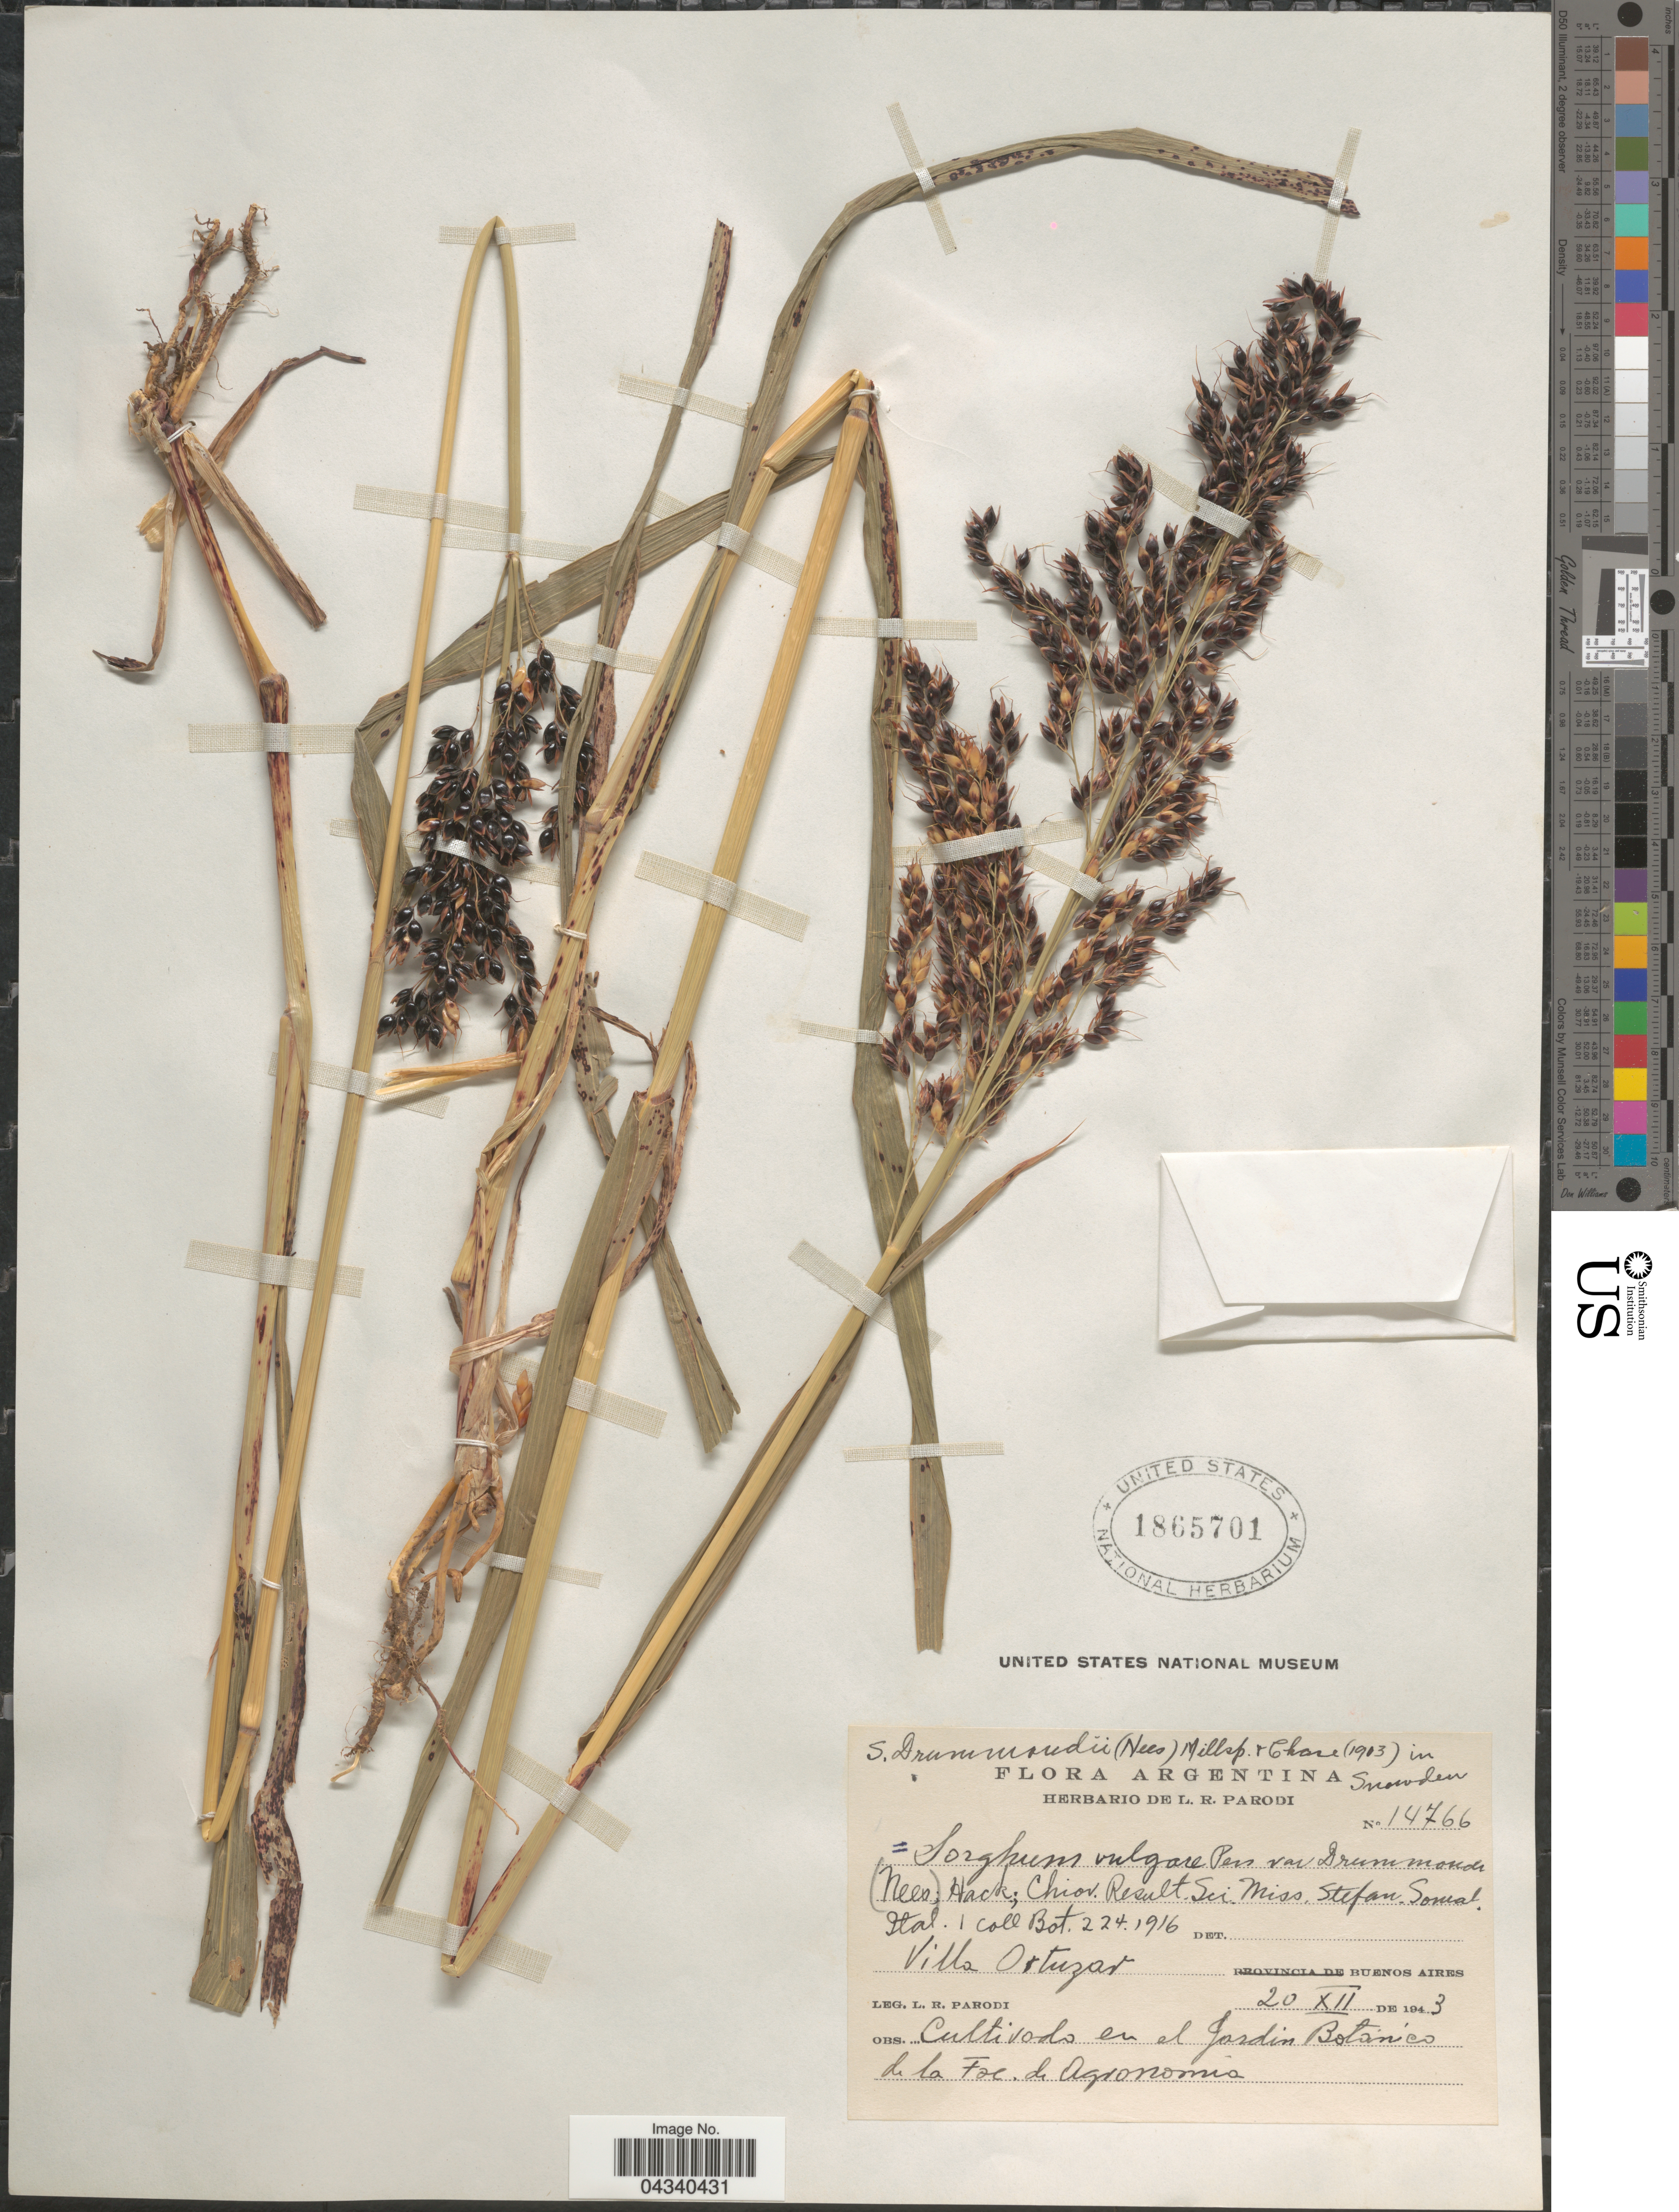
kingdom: Plantae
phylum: Tracheophyta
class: Liliopsida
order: Poales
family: Poaceae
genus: Sorghum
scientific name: Sorghum drummondii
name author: (Steud.) Nees ex Millsp. & Chase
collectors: L. R. Parodi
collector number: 14766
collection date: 1943-12-20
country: Argentina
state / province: Buenos Aires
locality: Villa Ortuzar.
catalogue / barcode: US 1865701